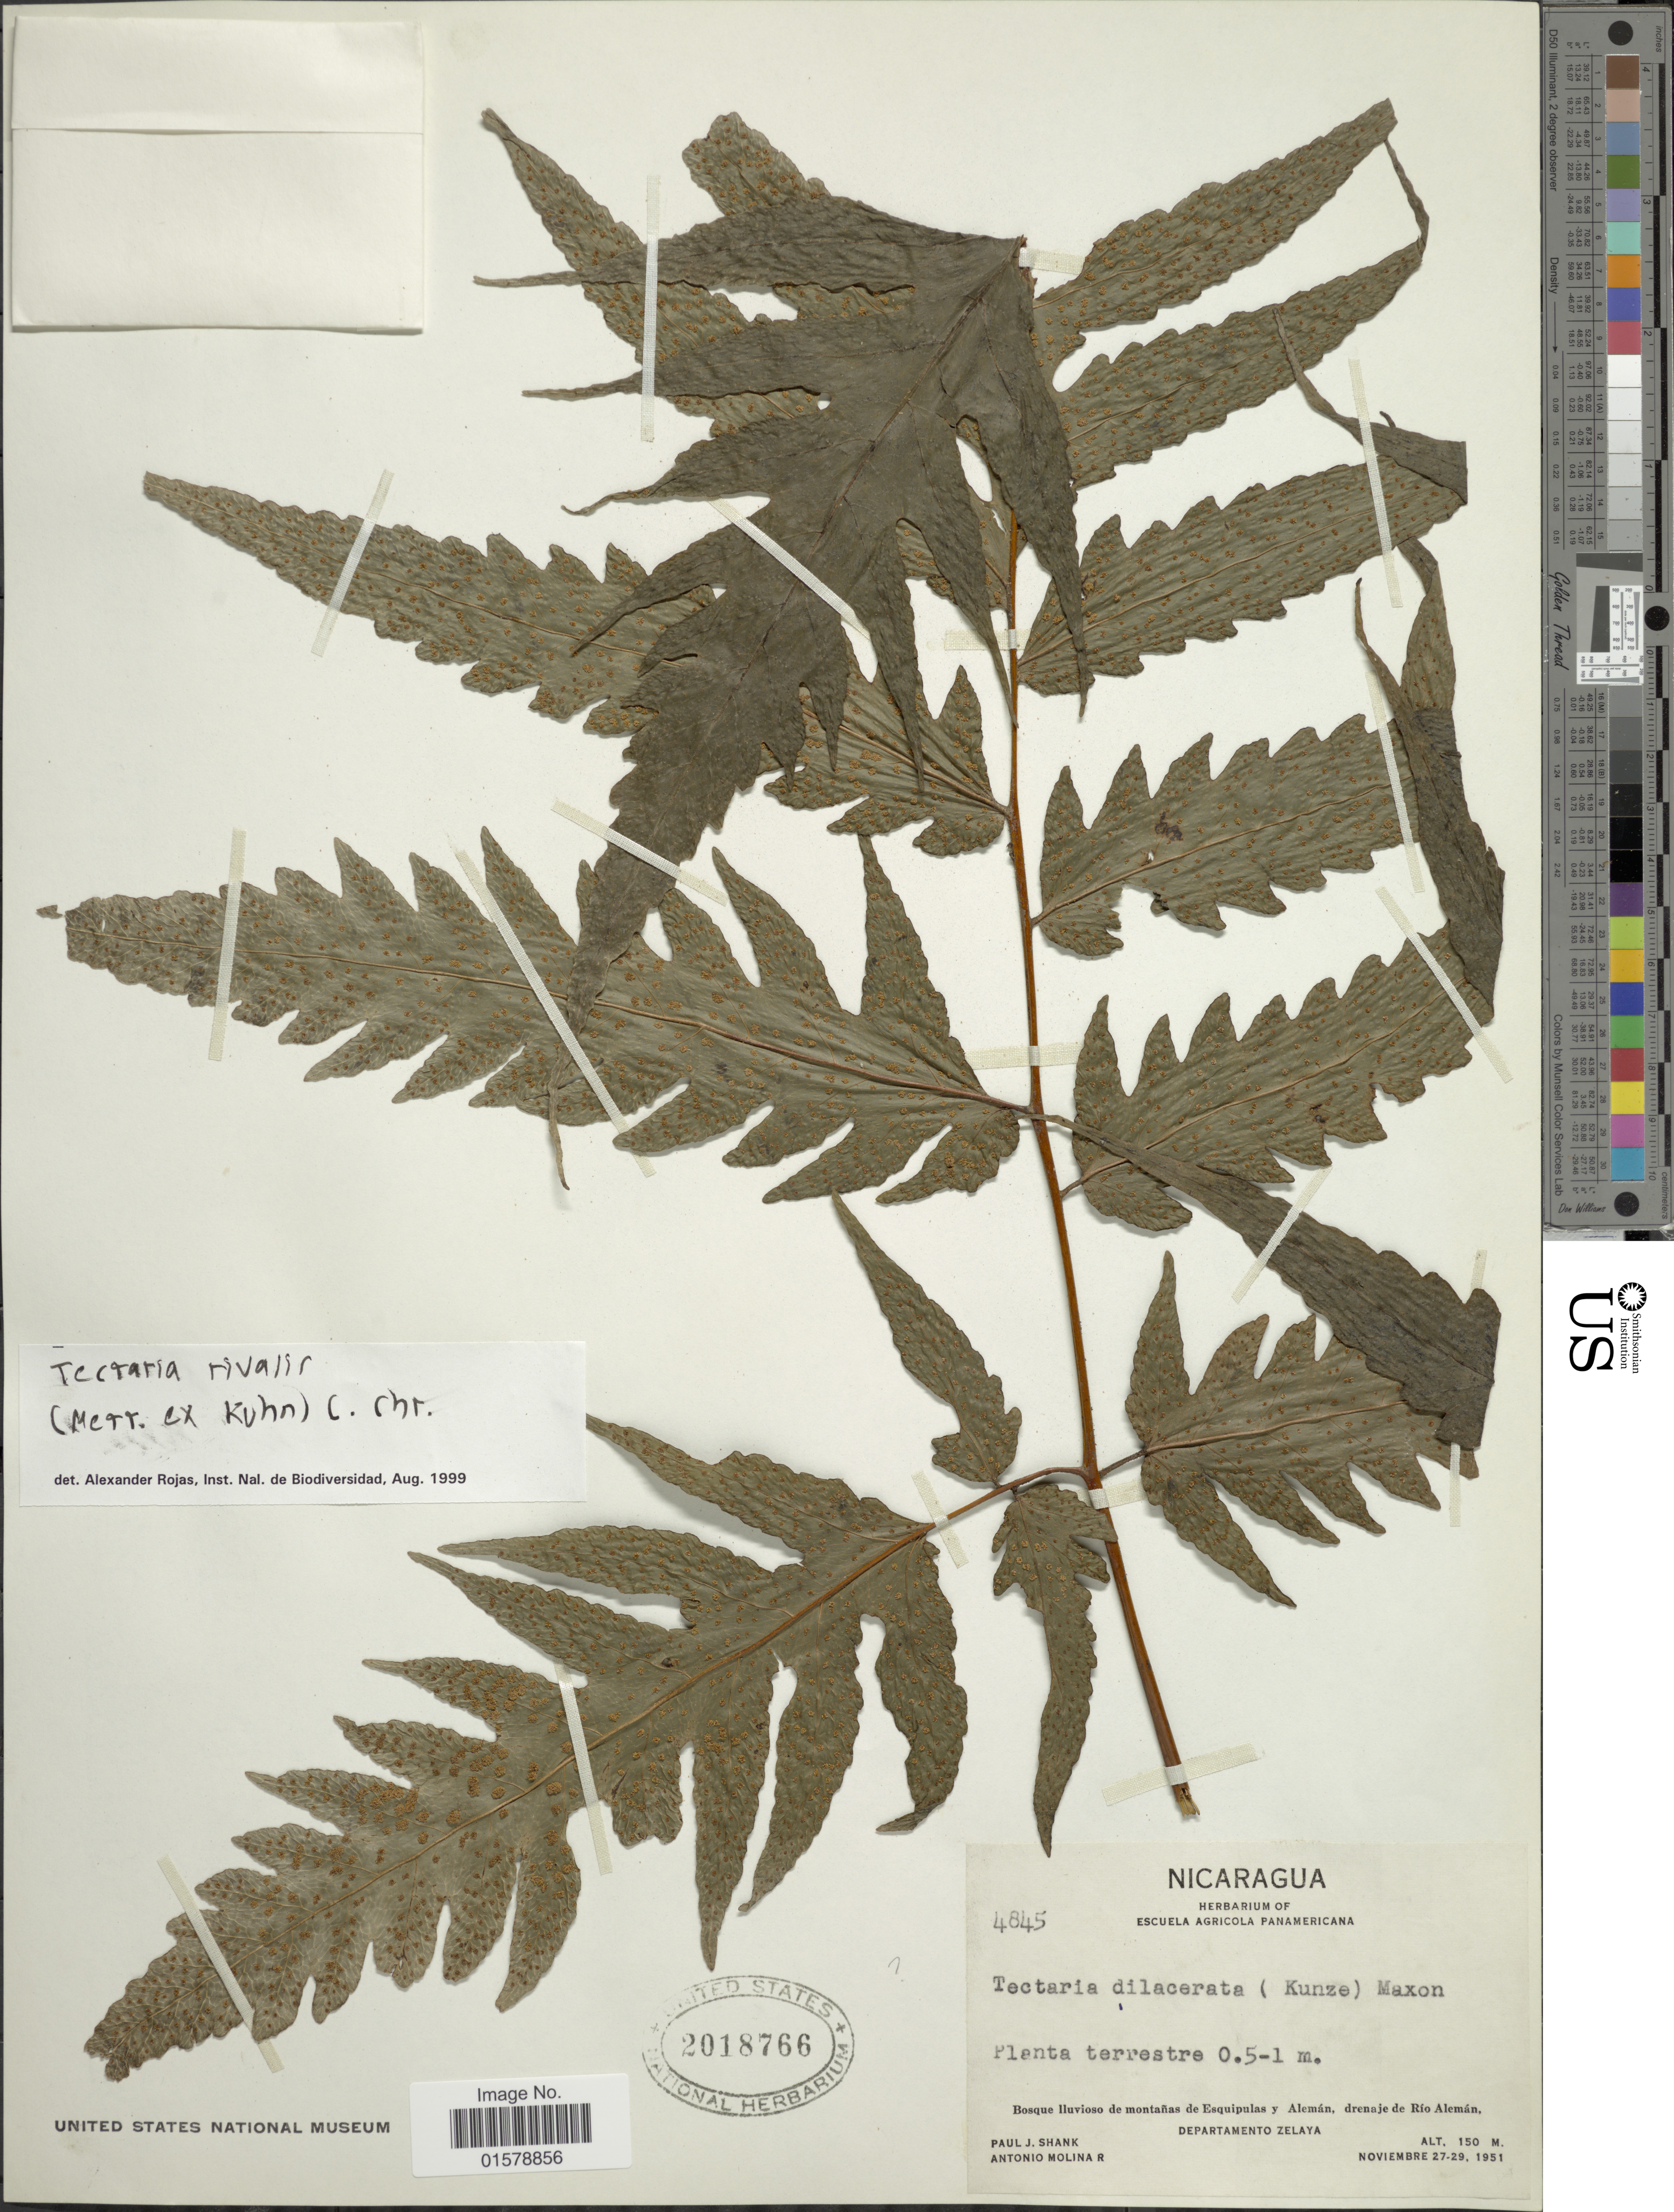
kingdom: Plantae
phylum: Tracheophyta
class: Polypodiopsida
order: Polypodiales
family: Tectariaceae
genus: Tectaria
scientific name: Tectaria rivalis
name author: (Mett. ex Kuhn) C. Chr.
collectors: P. J. Shank & A. Molina R.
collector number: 4845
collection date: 1951-11-27/1951-11-29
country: Nicaragua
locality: Bosque Iluvioso de montañas de Esquipulas y Aleman, drenaje de Rio Aleman, Departamento Zelaya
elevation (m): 150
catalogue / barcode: US 2018766